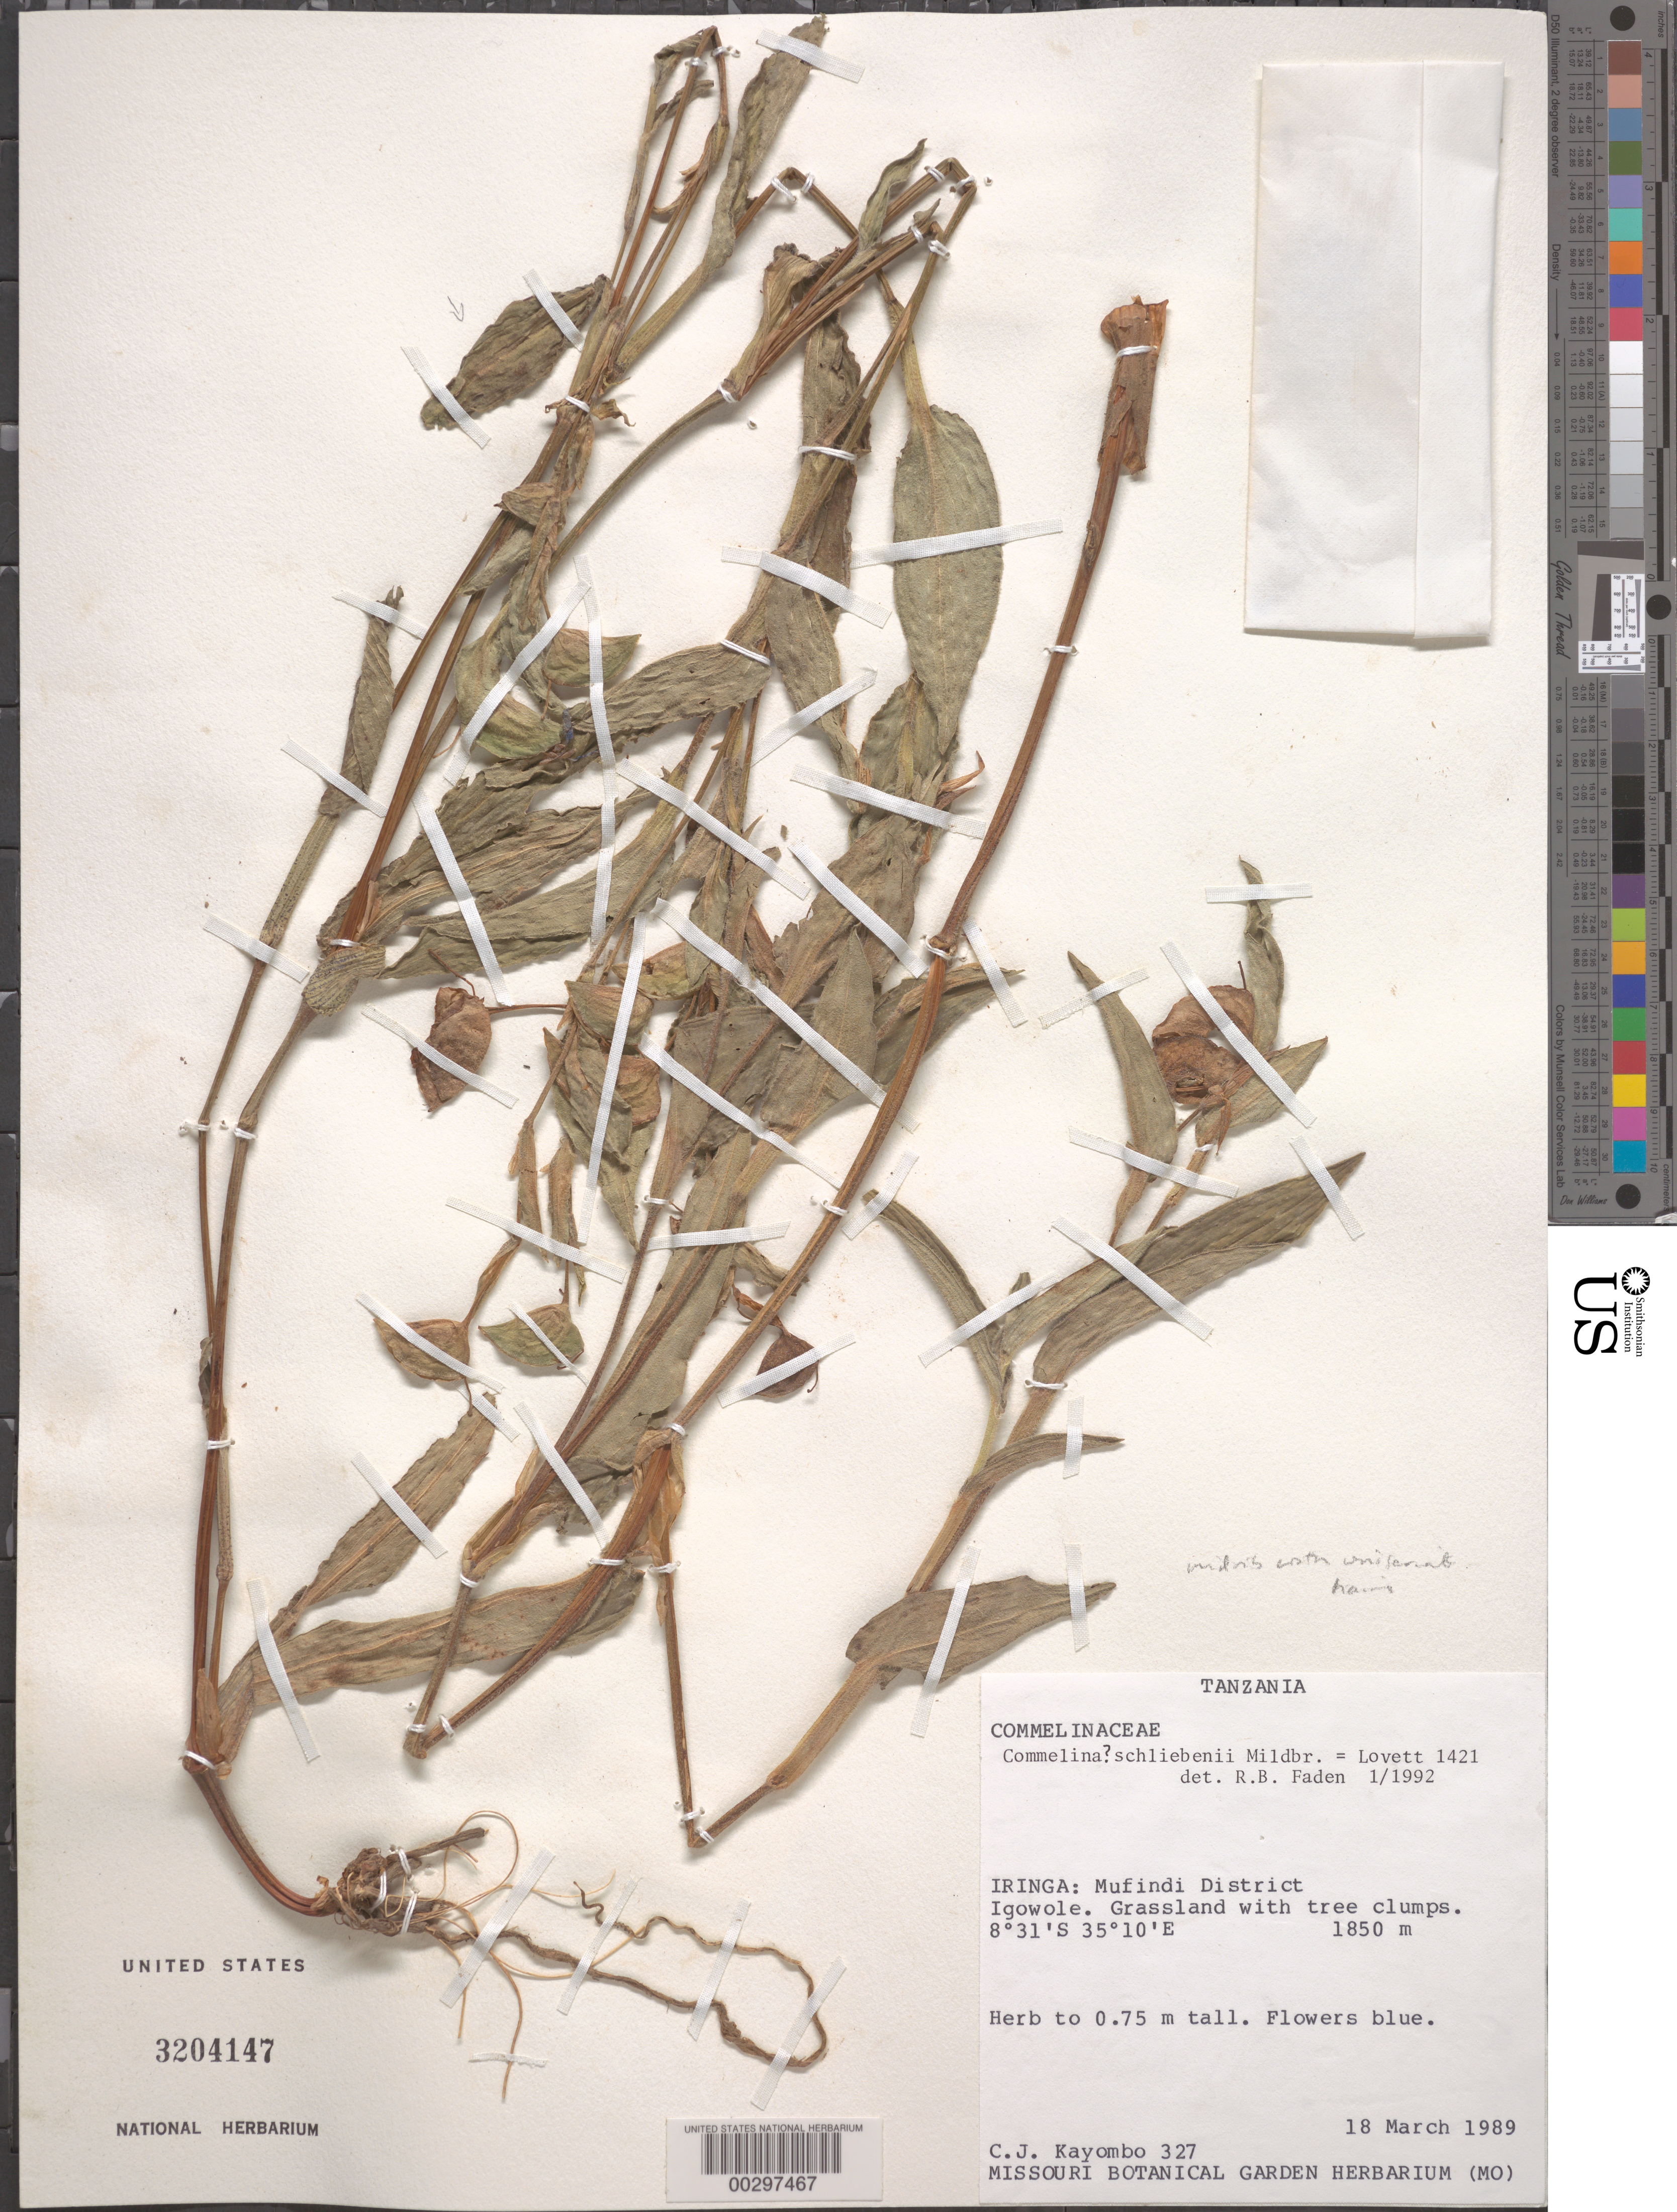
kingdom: Plantae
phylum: Tracheophyta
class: Liliopsida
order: Commelinales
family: Commelinaceae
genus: Commelina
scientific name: Commelina schliebenii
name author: Mildbr.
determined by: Faden, Robert B., (US), Smithsonian Institution - National Museum of Natural History (UNITED STATES)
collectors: C. J. Kayombo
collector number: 327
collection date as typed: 18 Mar 1989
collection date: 1989-03-18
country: Tanzania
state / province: Iringa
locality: Mufindi district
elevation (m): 1850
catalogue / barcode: US 3204147